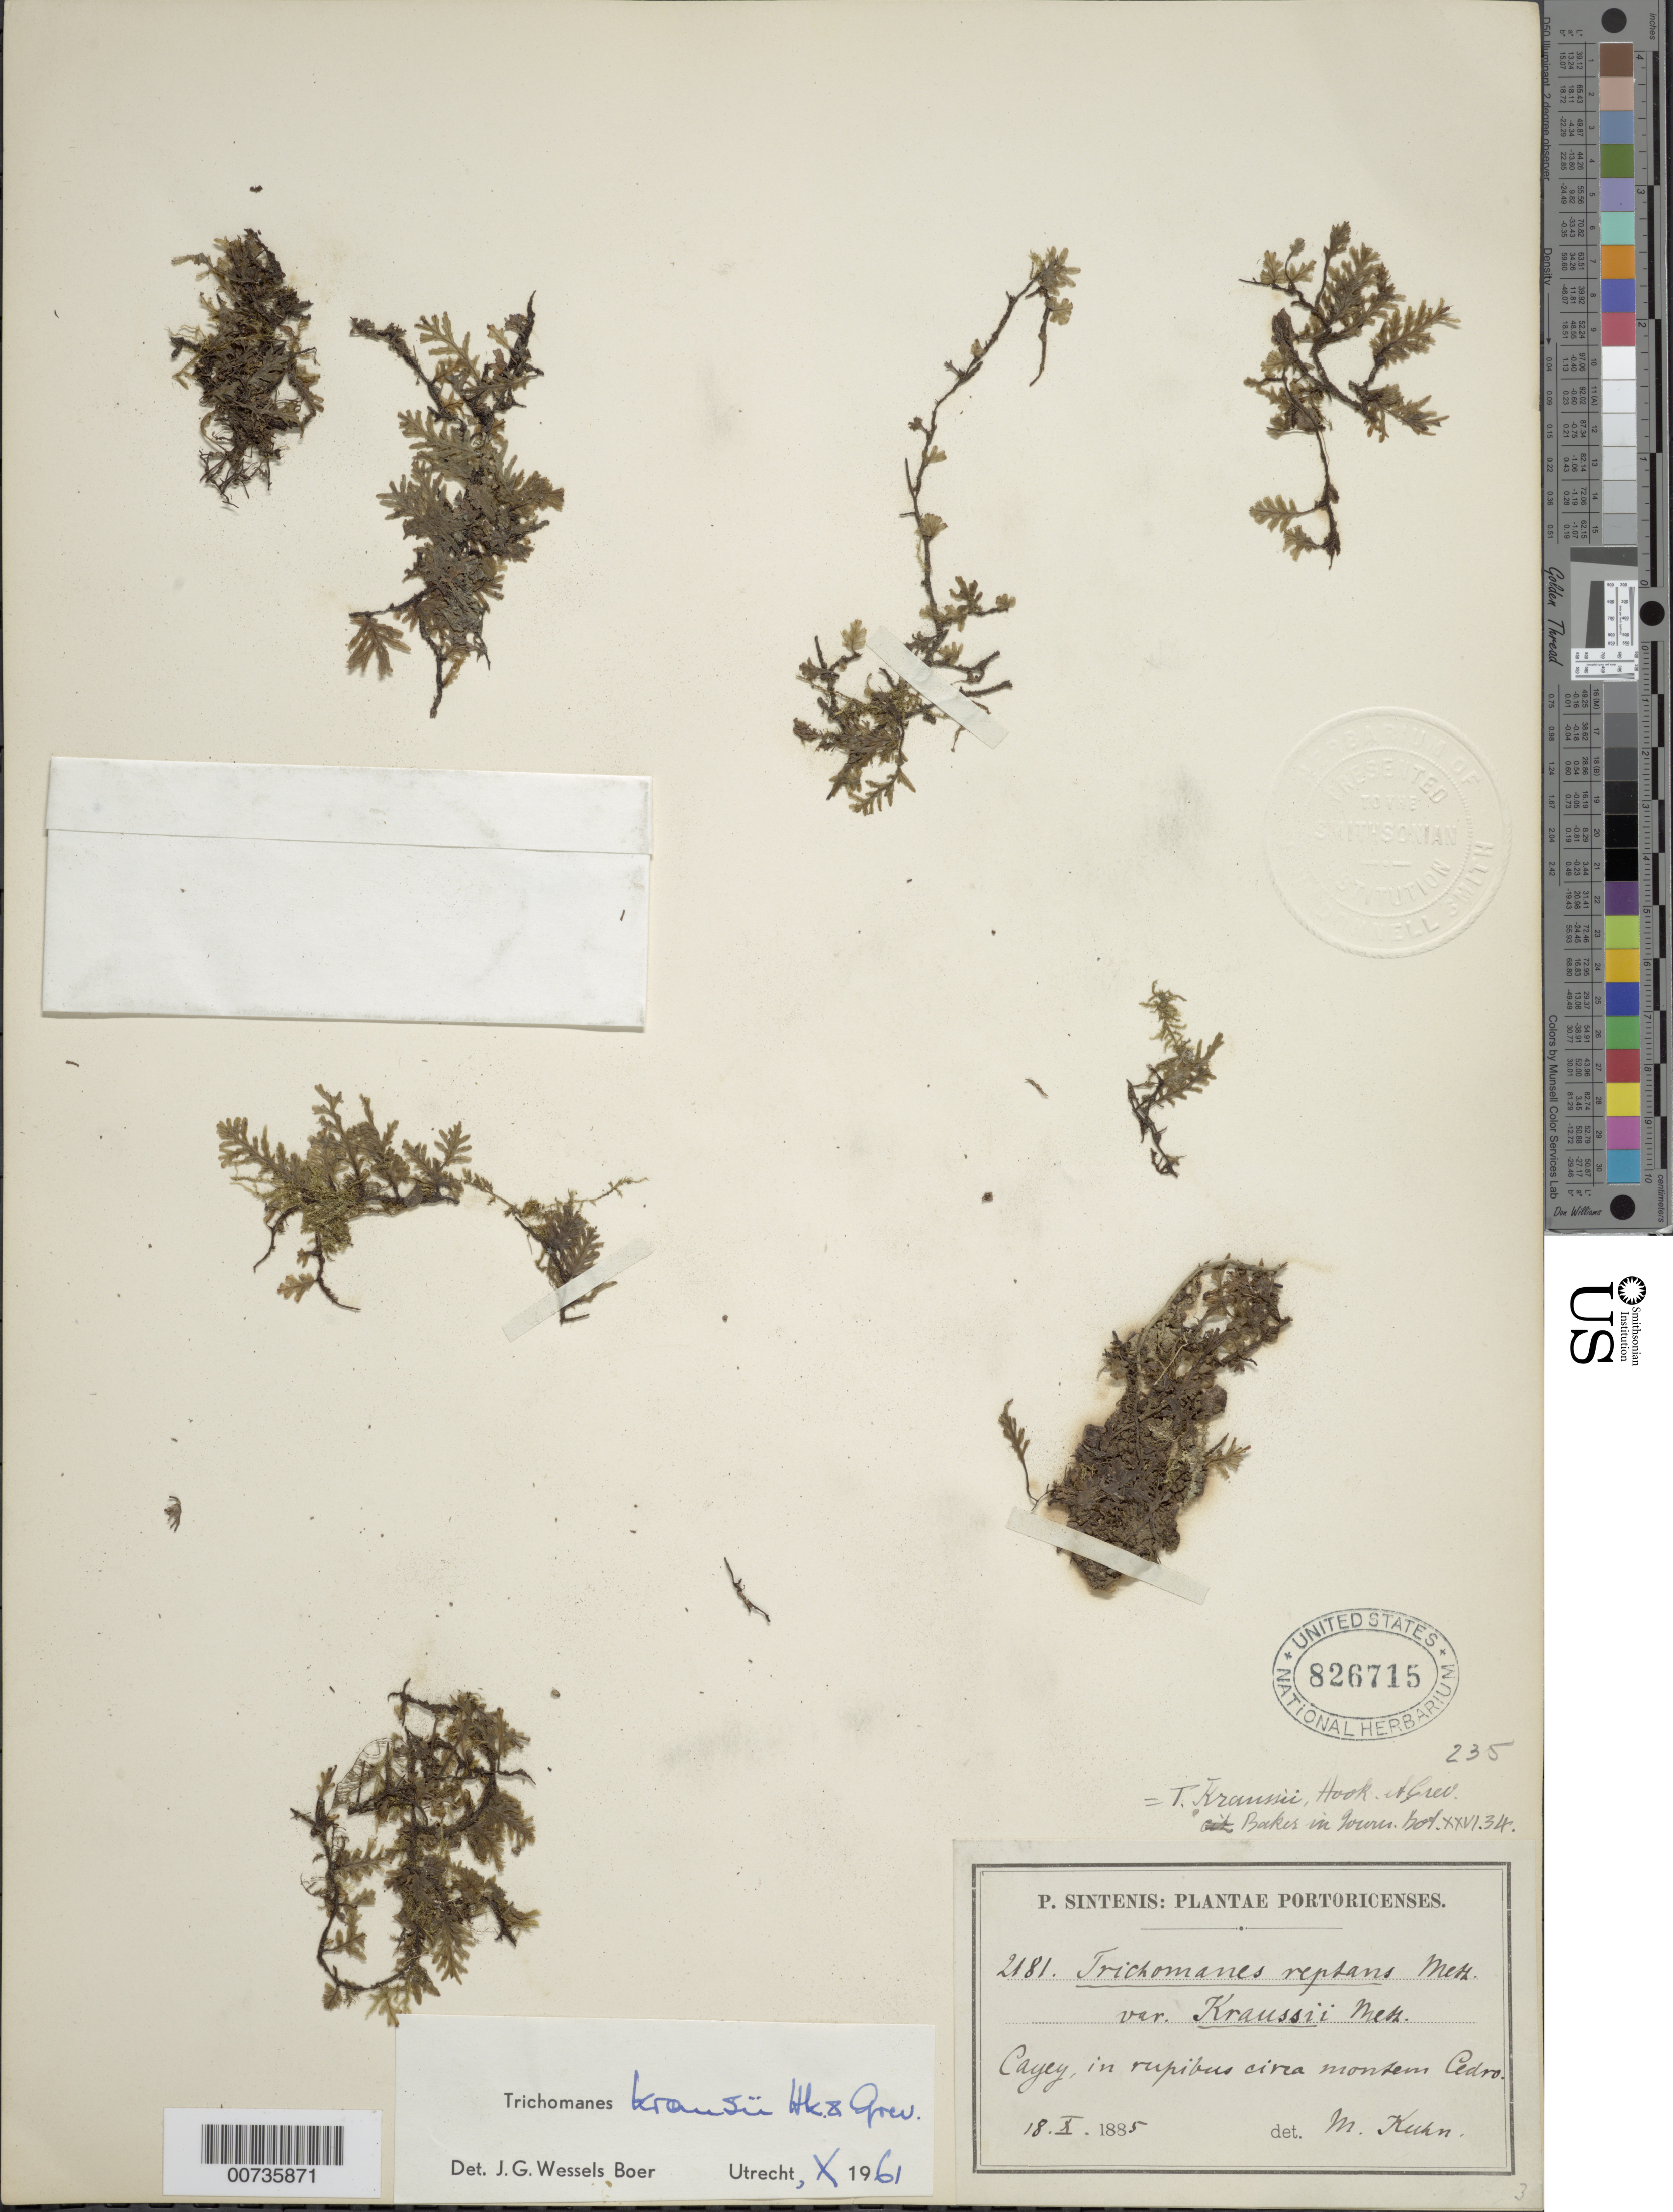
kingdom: Plantae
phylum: Tracheophyta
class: Polypodiopsida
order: Hymenophyllales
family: Hymenophyllaceae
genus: Didymoglossum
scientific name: Didymoglossum kraussii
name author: (Hook. & Grev.) C. Presl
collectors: P. Sintenis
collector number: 2181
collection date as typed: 18 Oct 1885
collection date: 1885-10-18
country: Puerto Rico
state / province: Cayey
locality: Cayey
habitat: In rupibus circa montem Cedro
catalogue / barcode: US 826715